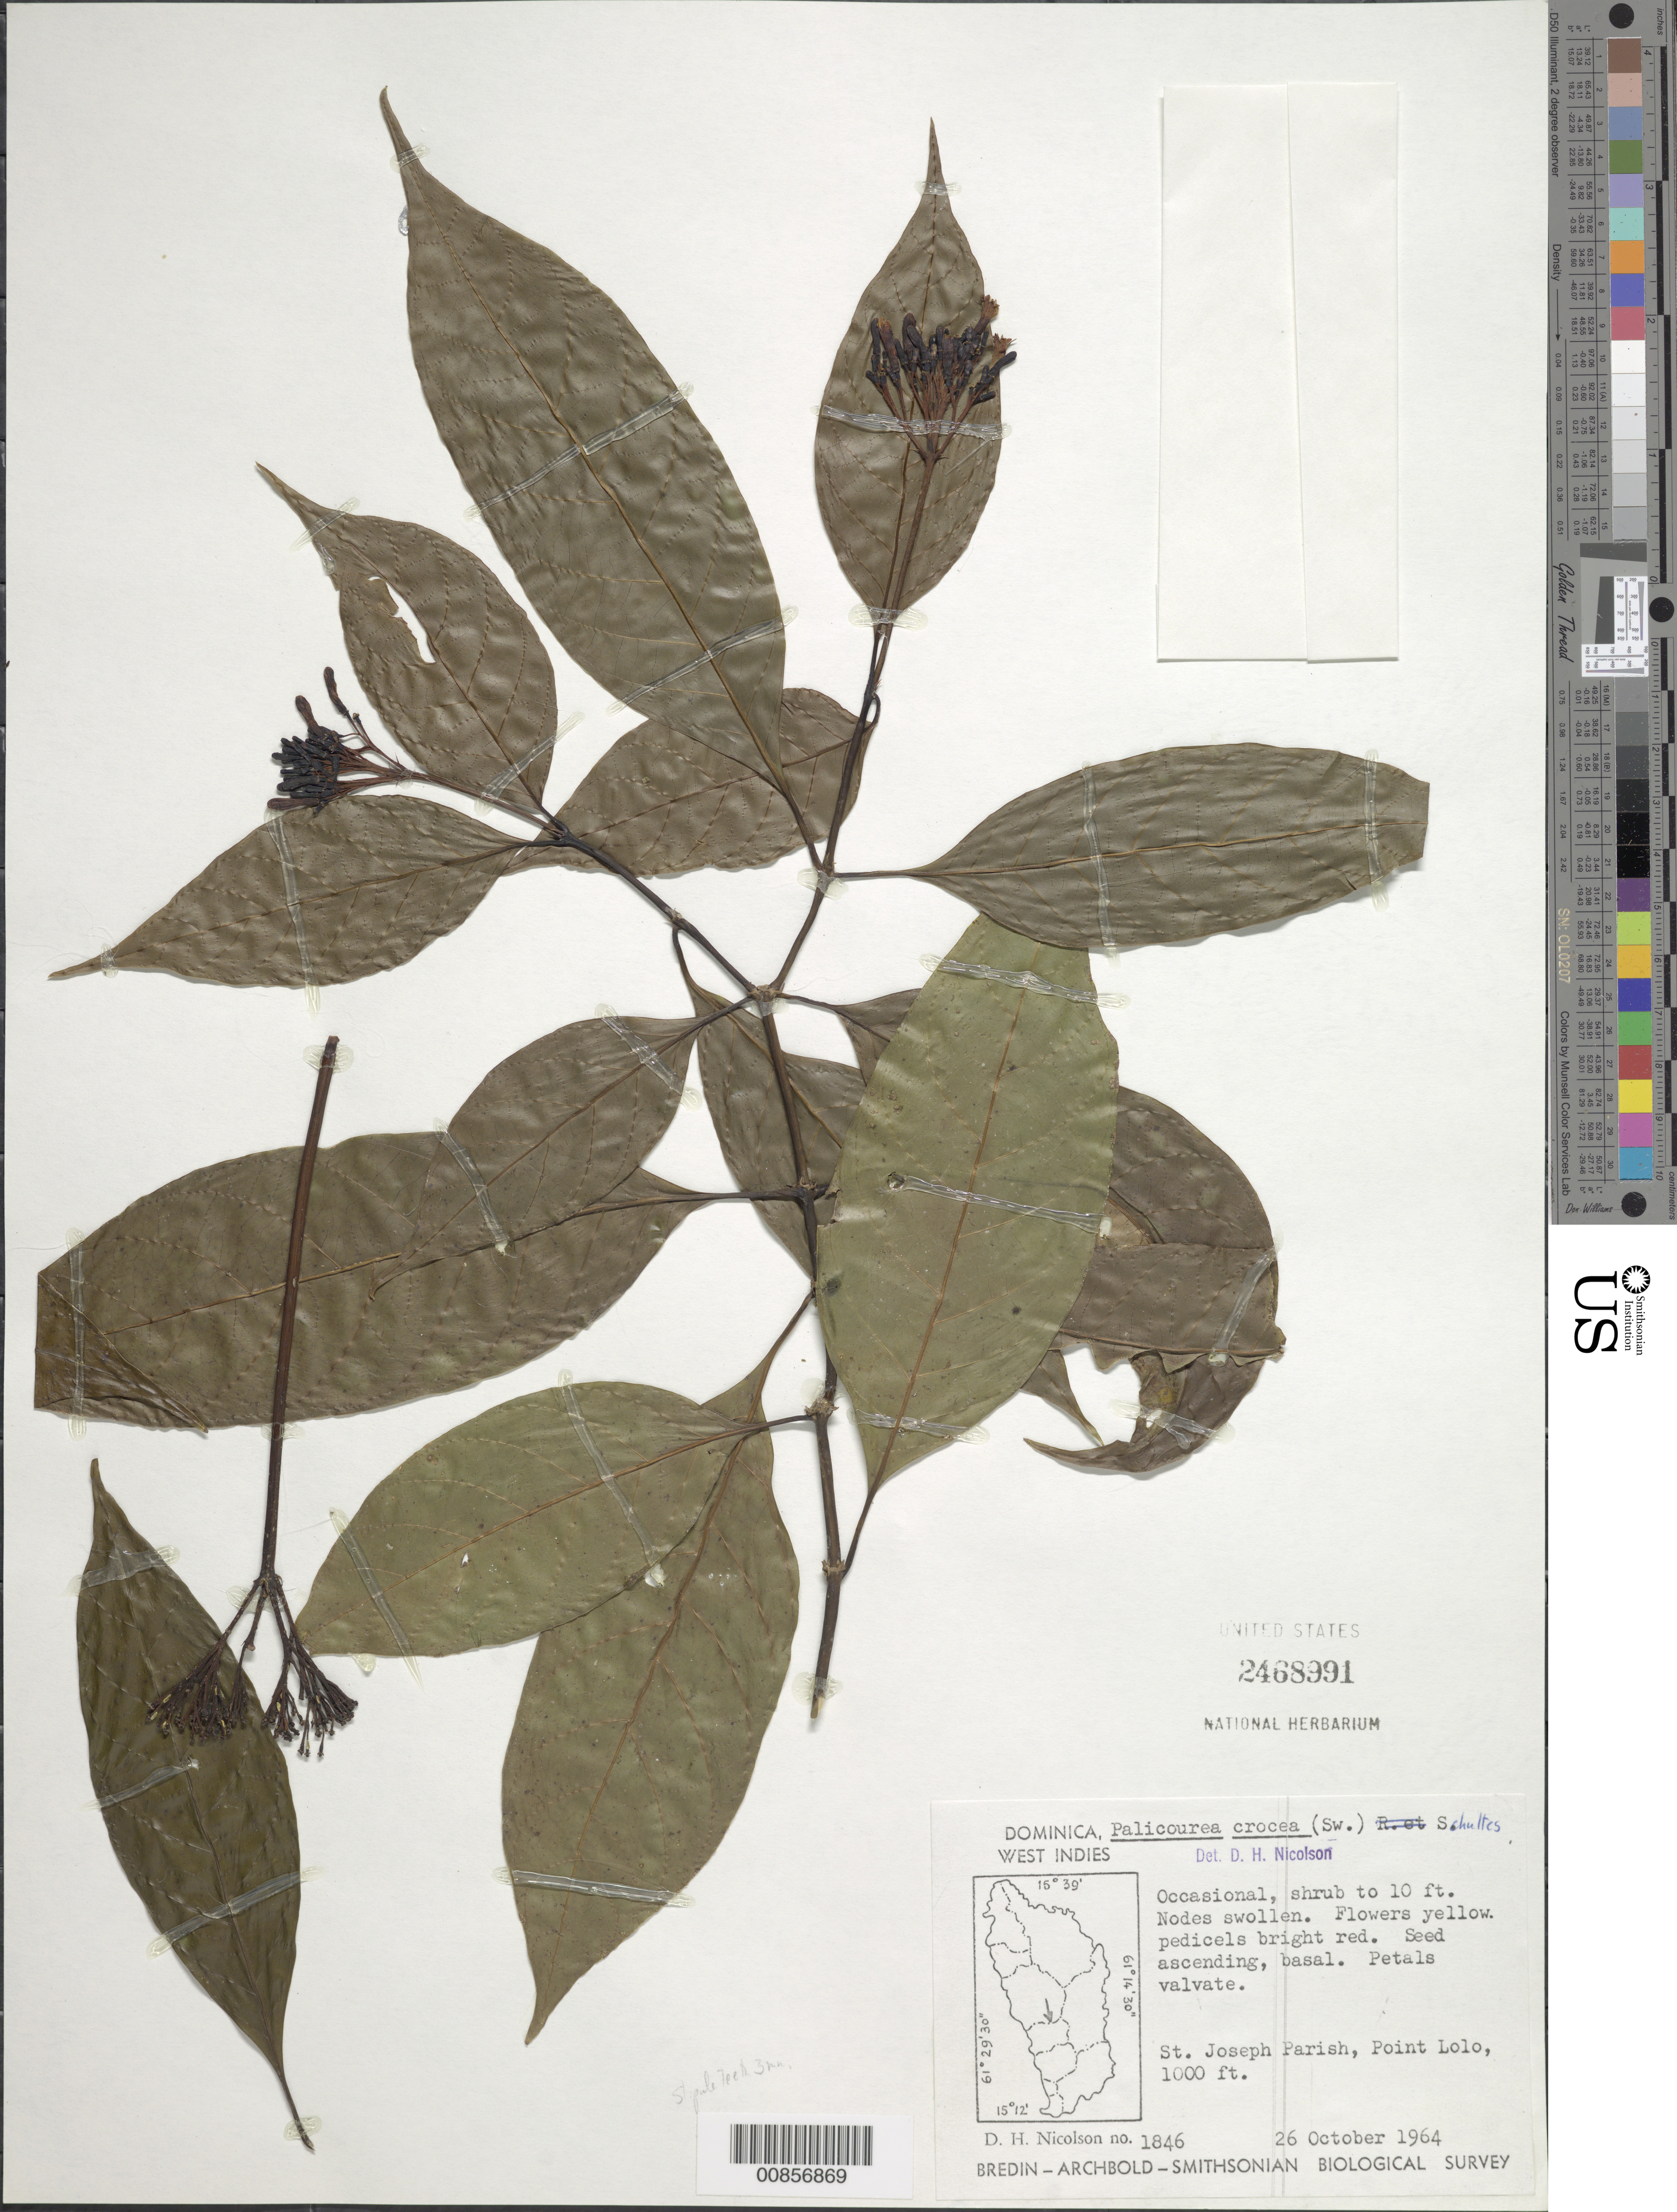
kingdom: Plantae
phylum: Tracheophyta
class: Magnoliopsida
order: Gentianales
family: Rubiaceae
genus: Palicourea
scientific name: Palicourea crocea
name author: (Sw.) Schult.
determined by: Nicolson, Dan H.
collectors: D. H. Nicolson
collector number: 1846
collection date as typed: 26 Oct 1964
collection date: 1964-10-26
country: Dominica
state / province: St. Joseph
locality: Point Lolo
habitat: Shrub to 10 ft.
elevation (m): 305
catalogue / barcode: US 2468991